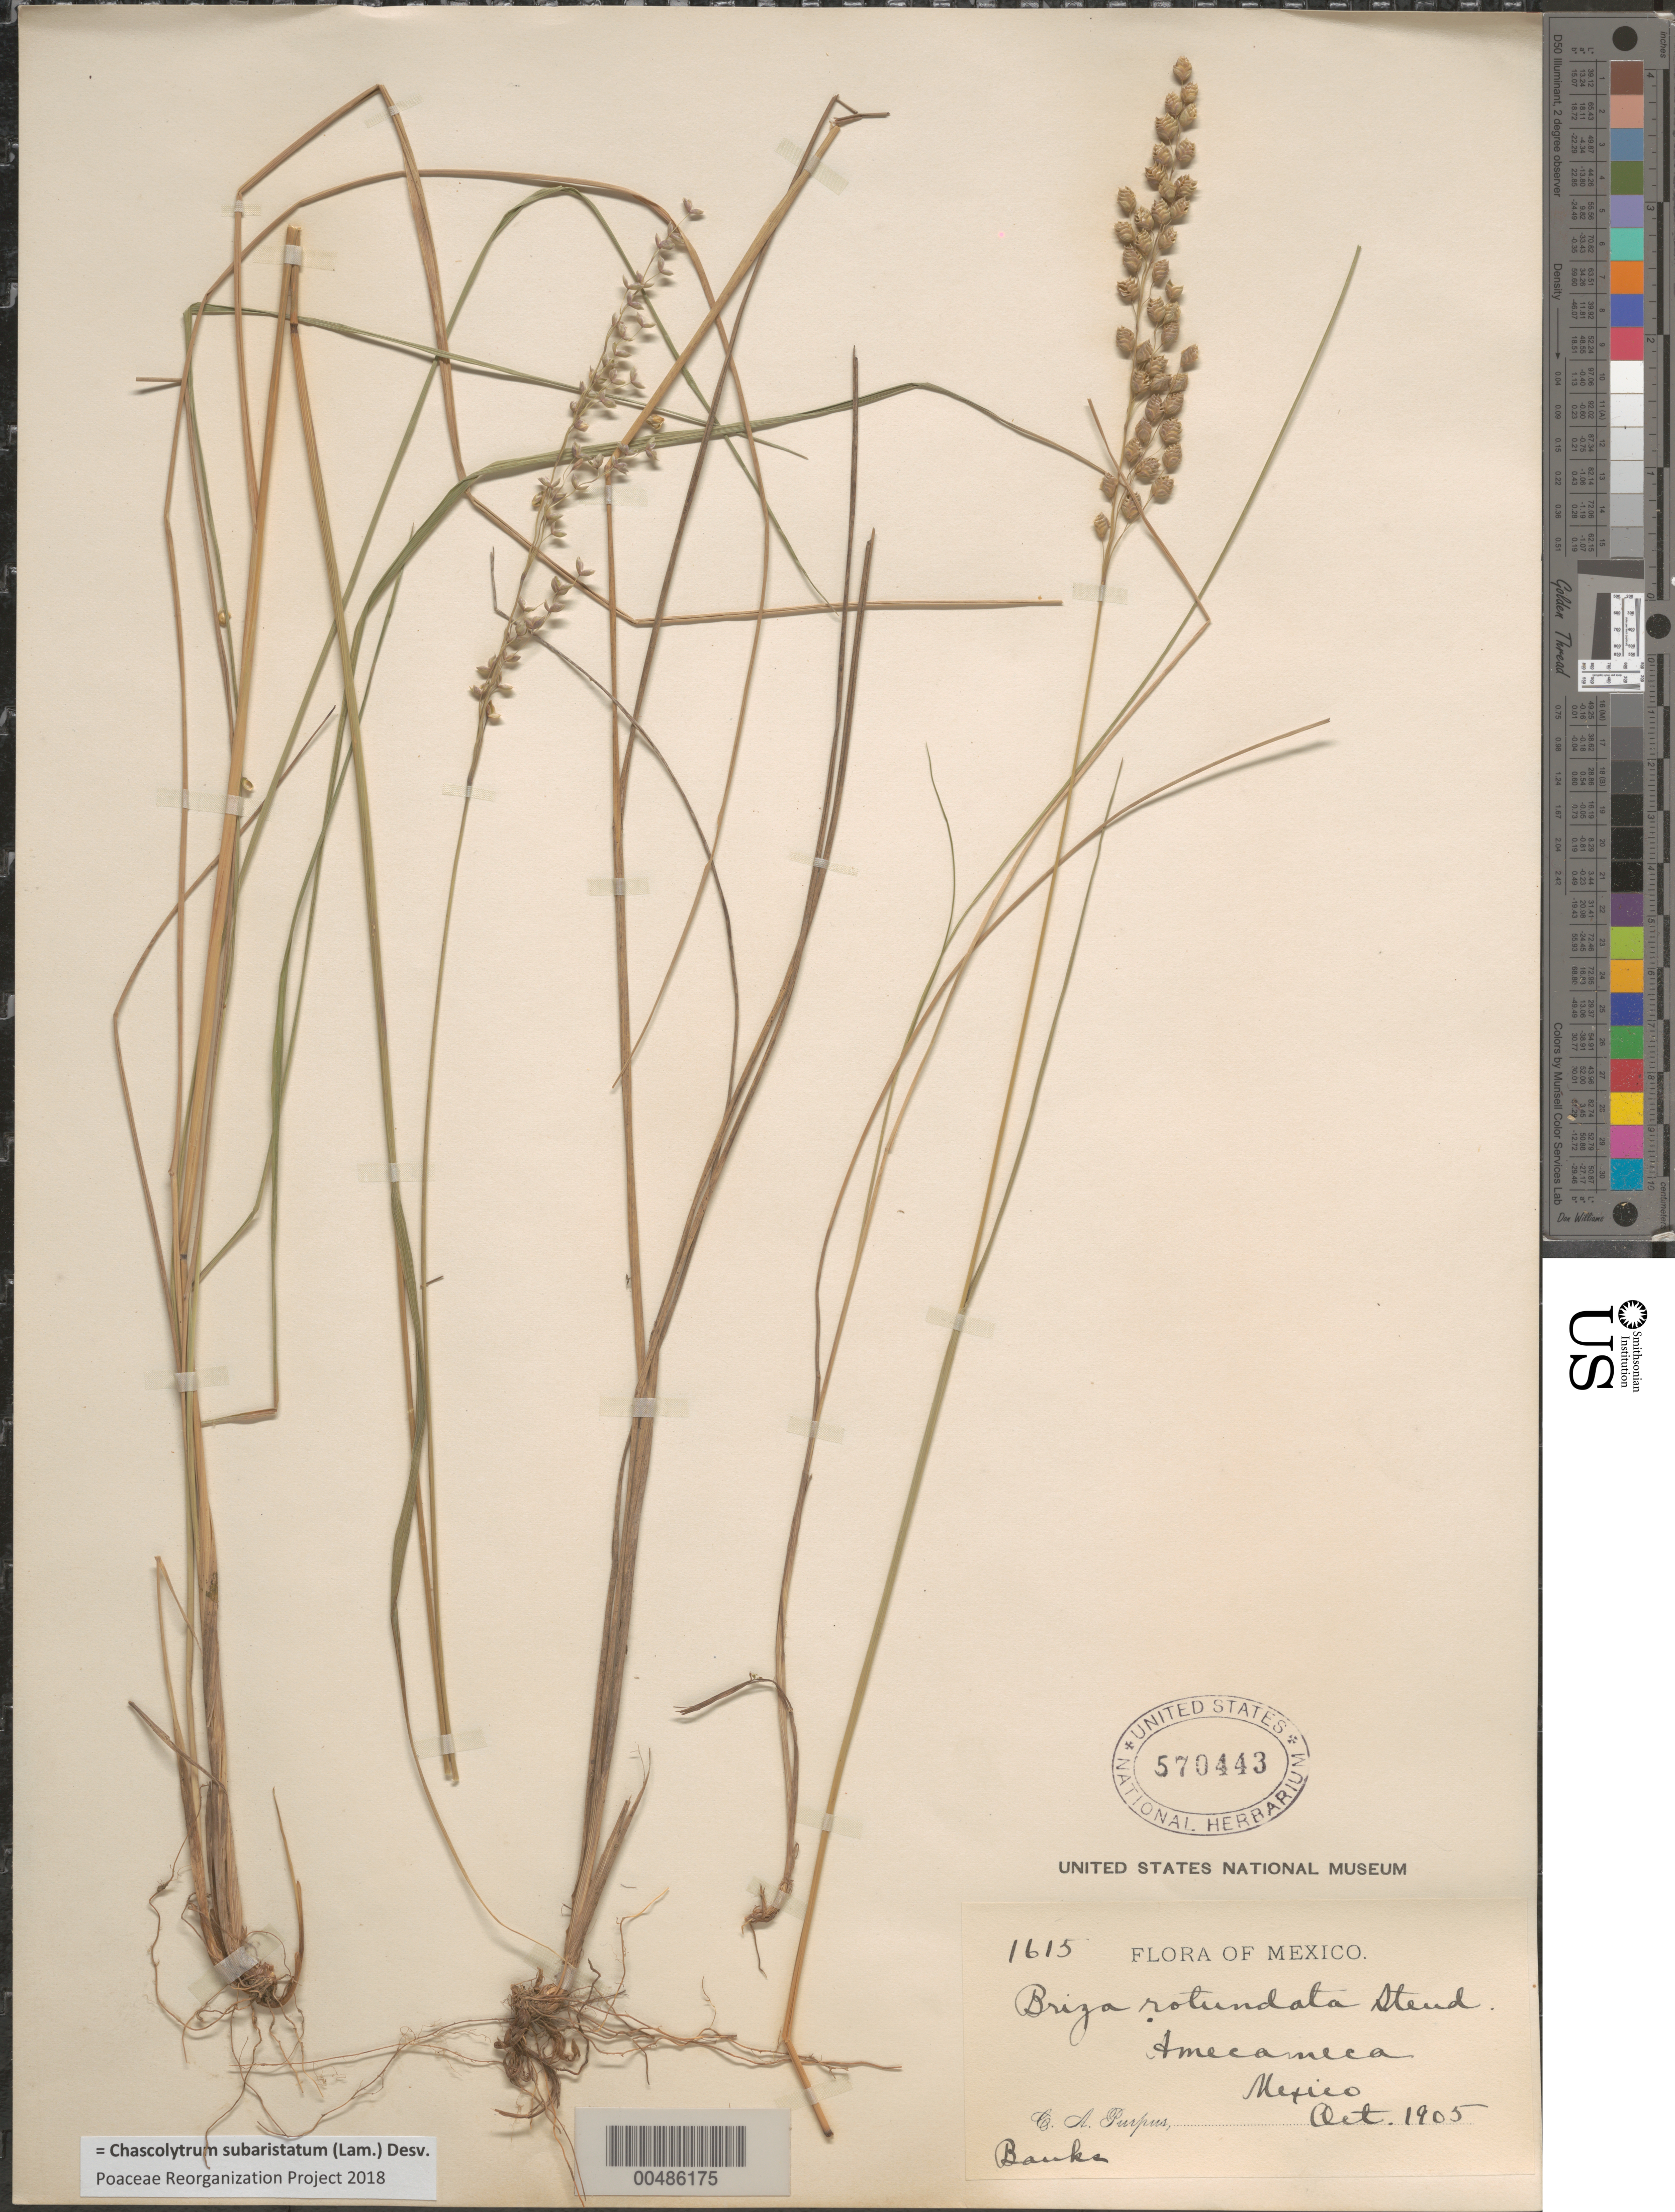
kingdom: Plantae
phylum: Tracheophyta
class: Liliopsida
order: Poales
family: Poaceae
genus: Chascolytrum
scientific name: Chascolytrum subaristatum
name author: (Lam.) Desv.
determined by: Poaceae Reorganization Project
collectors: C. A. Purpus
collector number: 1615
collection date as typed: Oct 1905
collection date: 1905-10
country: Mexico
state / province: México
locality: Amecameca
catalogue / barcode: US 570443